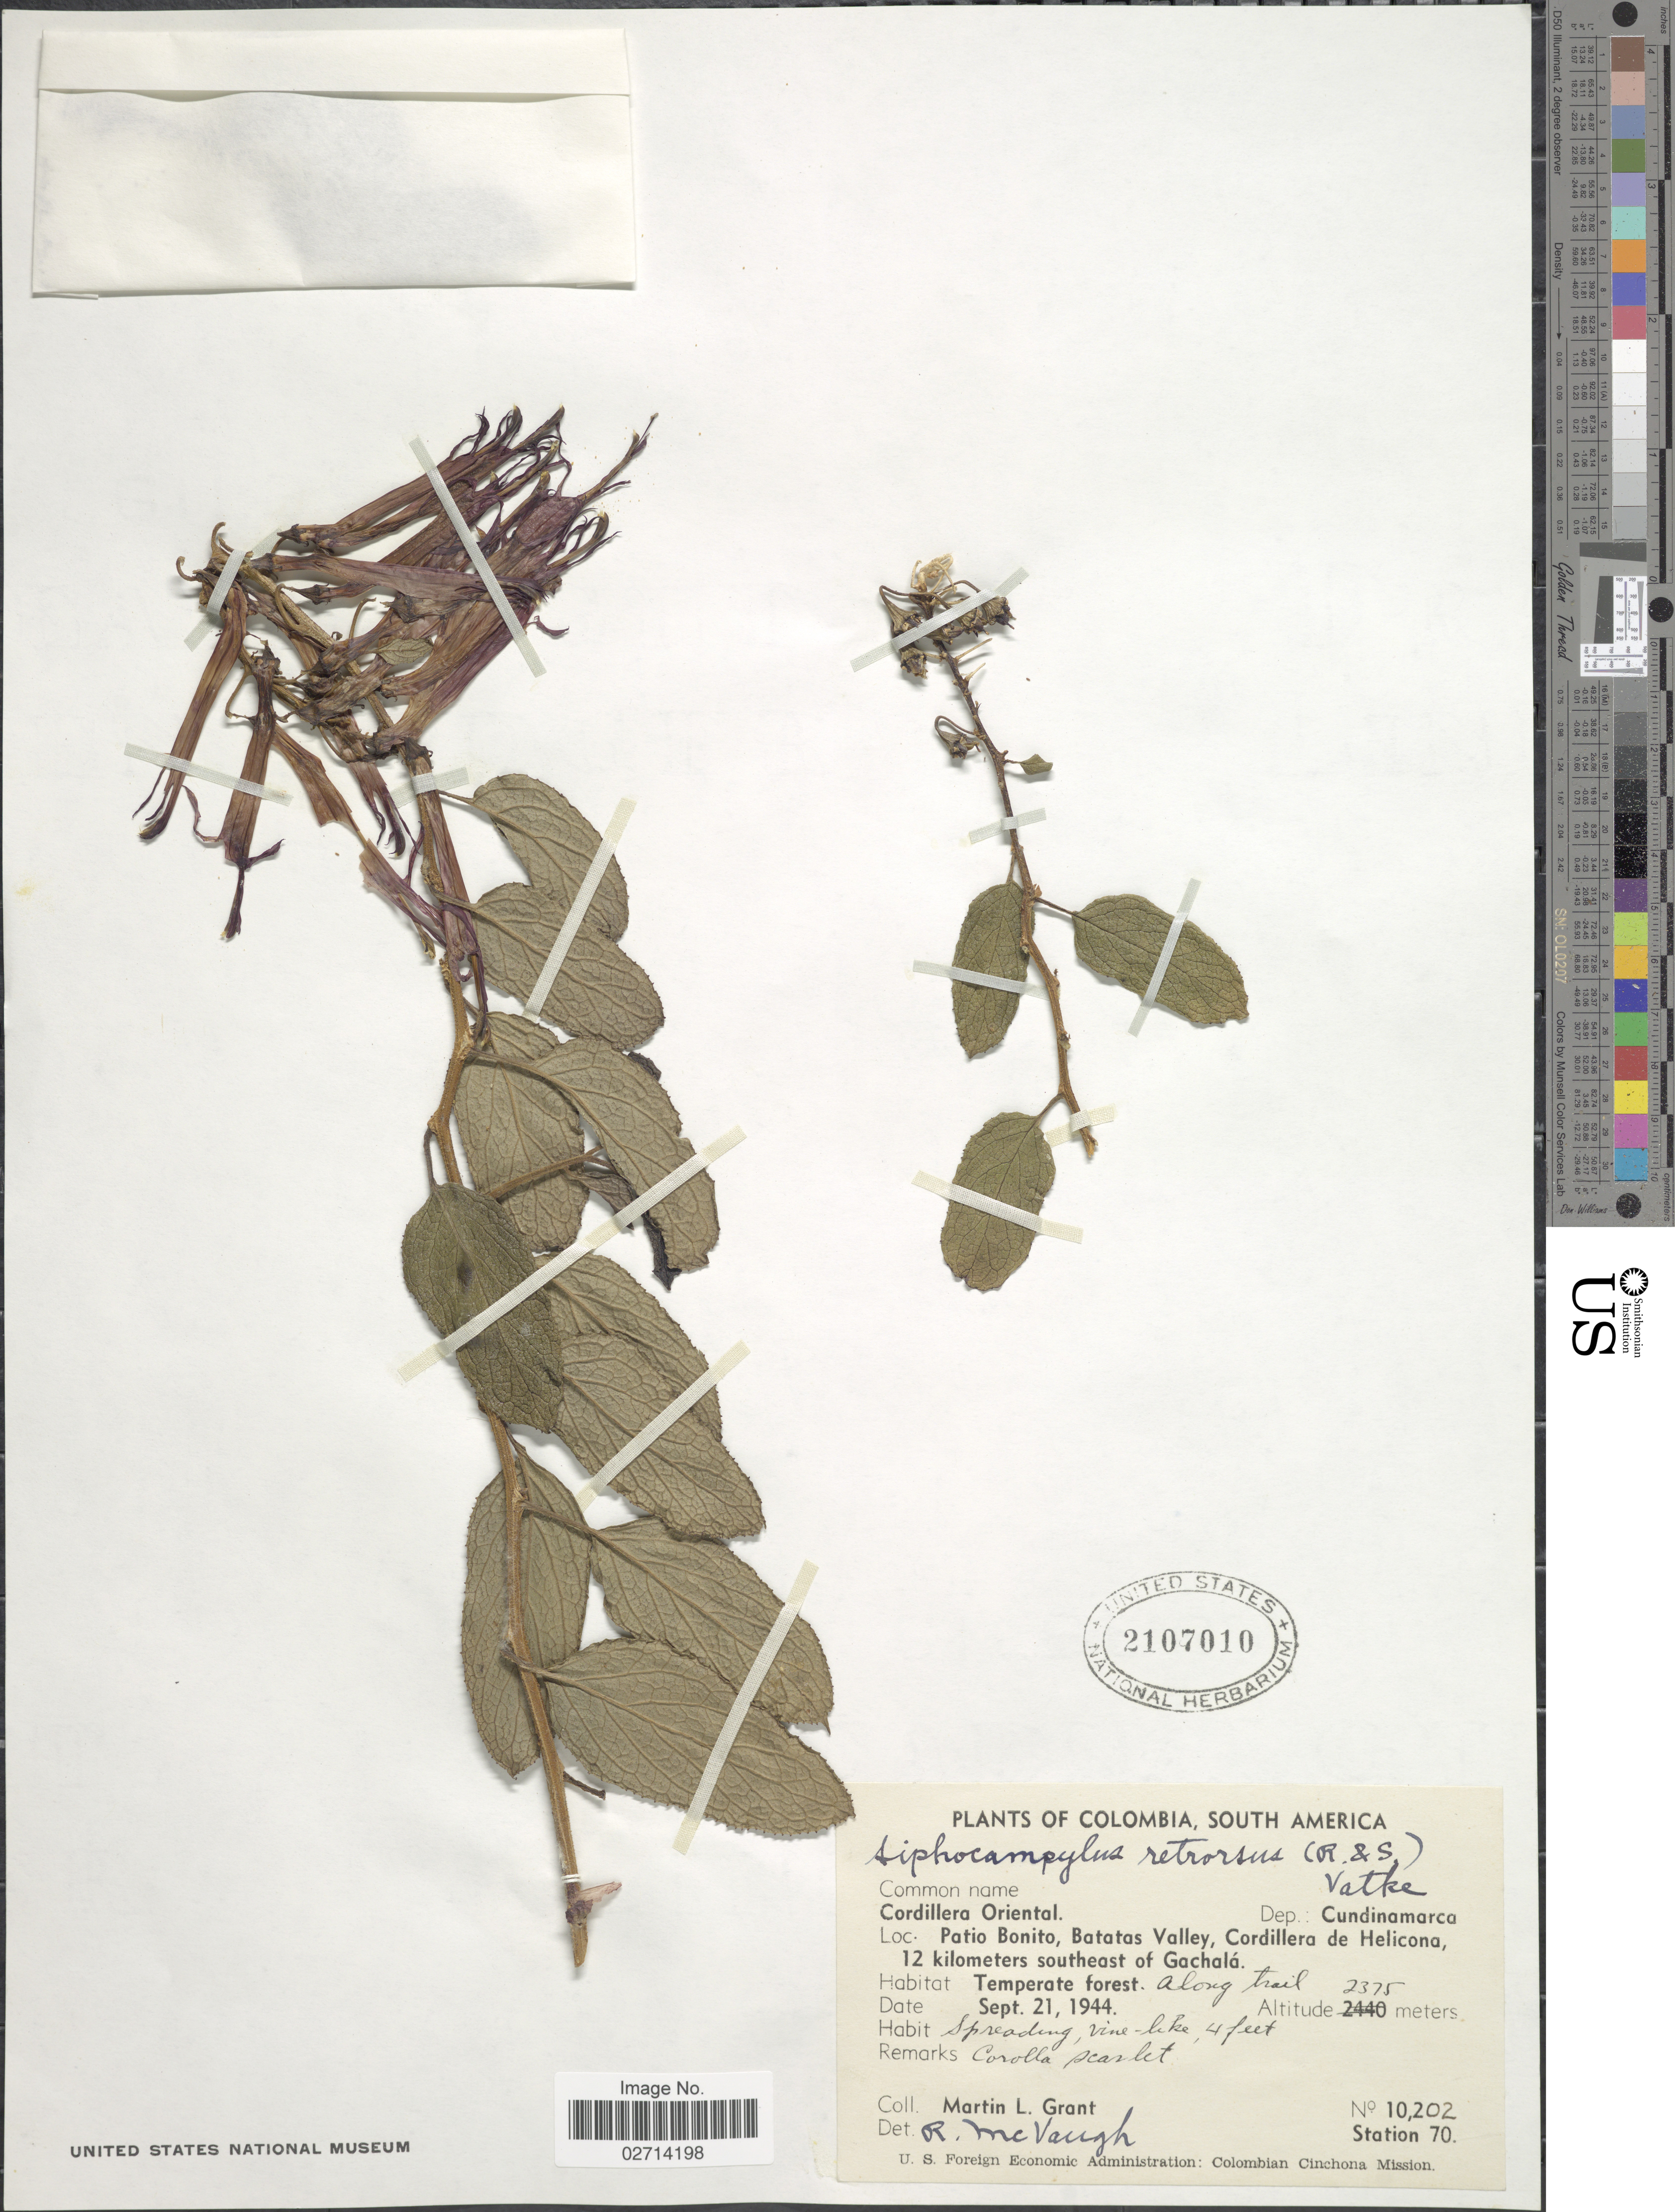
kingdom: Plantae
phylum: Tracheophyta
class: Magnoliopsida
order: Asterales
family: Campanulaceae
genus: Siphocampylus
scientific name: Siphocampylus retrorsus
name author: (Willd. ex Schult.) Vatke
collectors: M. L. Grant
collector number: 10202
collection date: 1944-09-21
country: Colombia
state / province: Cundinamarca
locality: Patio Bonito, Batatas Valley, Cordillera de Helicona, 12 kilometers southeast of Gachala, temperate forest, along trail.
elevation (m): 2375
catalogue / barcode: US 2107010